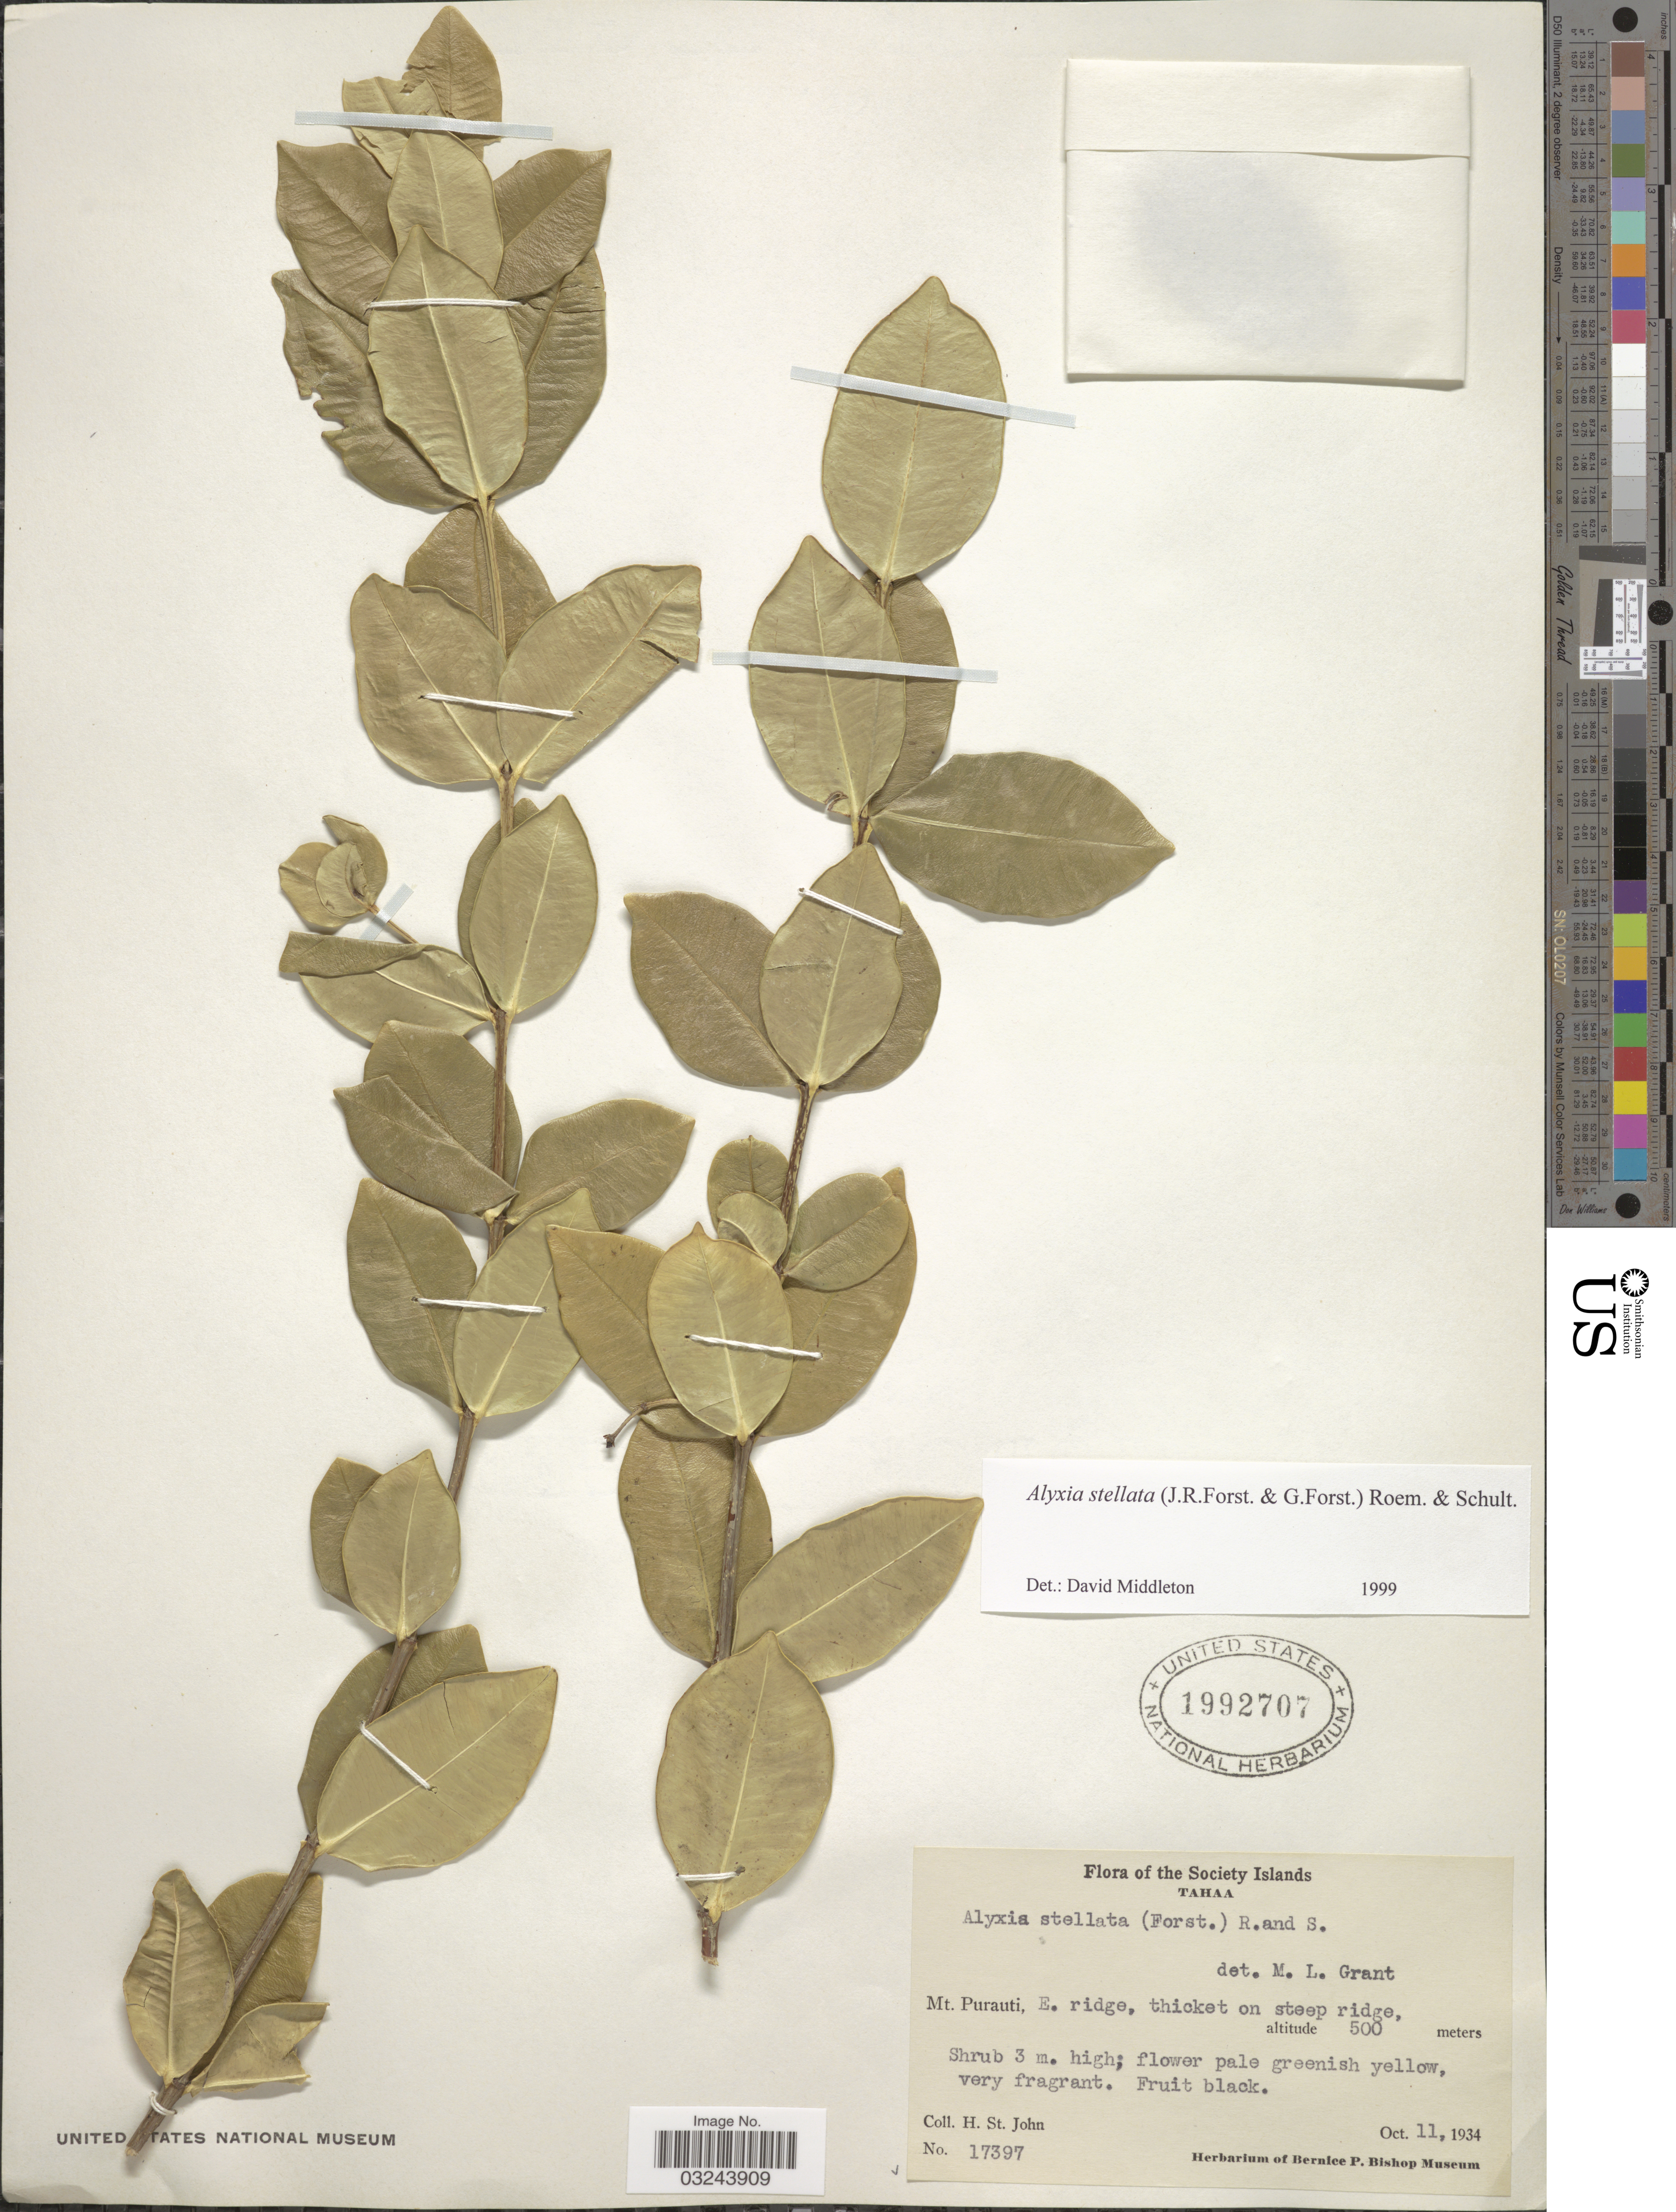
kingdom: Plantae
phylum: Tracheophyta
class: Magnoliopsida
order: Gentianales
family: Apocynaceae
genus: Alyxia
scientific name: Alyxia stellata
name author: (J.R. Forst. & G. Forst.) Roem. & Schult.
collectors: H. St. John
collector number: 17397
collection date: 1934-10-11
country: French Polynesia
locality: Society Islands, Tahaa. Mt. Purauti, E. ridge, thicket on steep ridge.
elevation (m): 500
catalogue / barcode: US 1992707